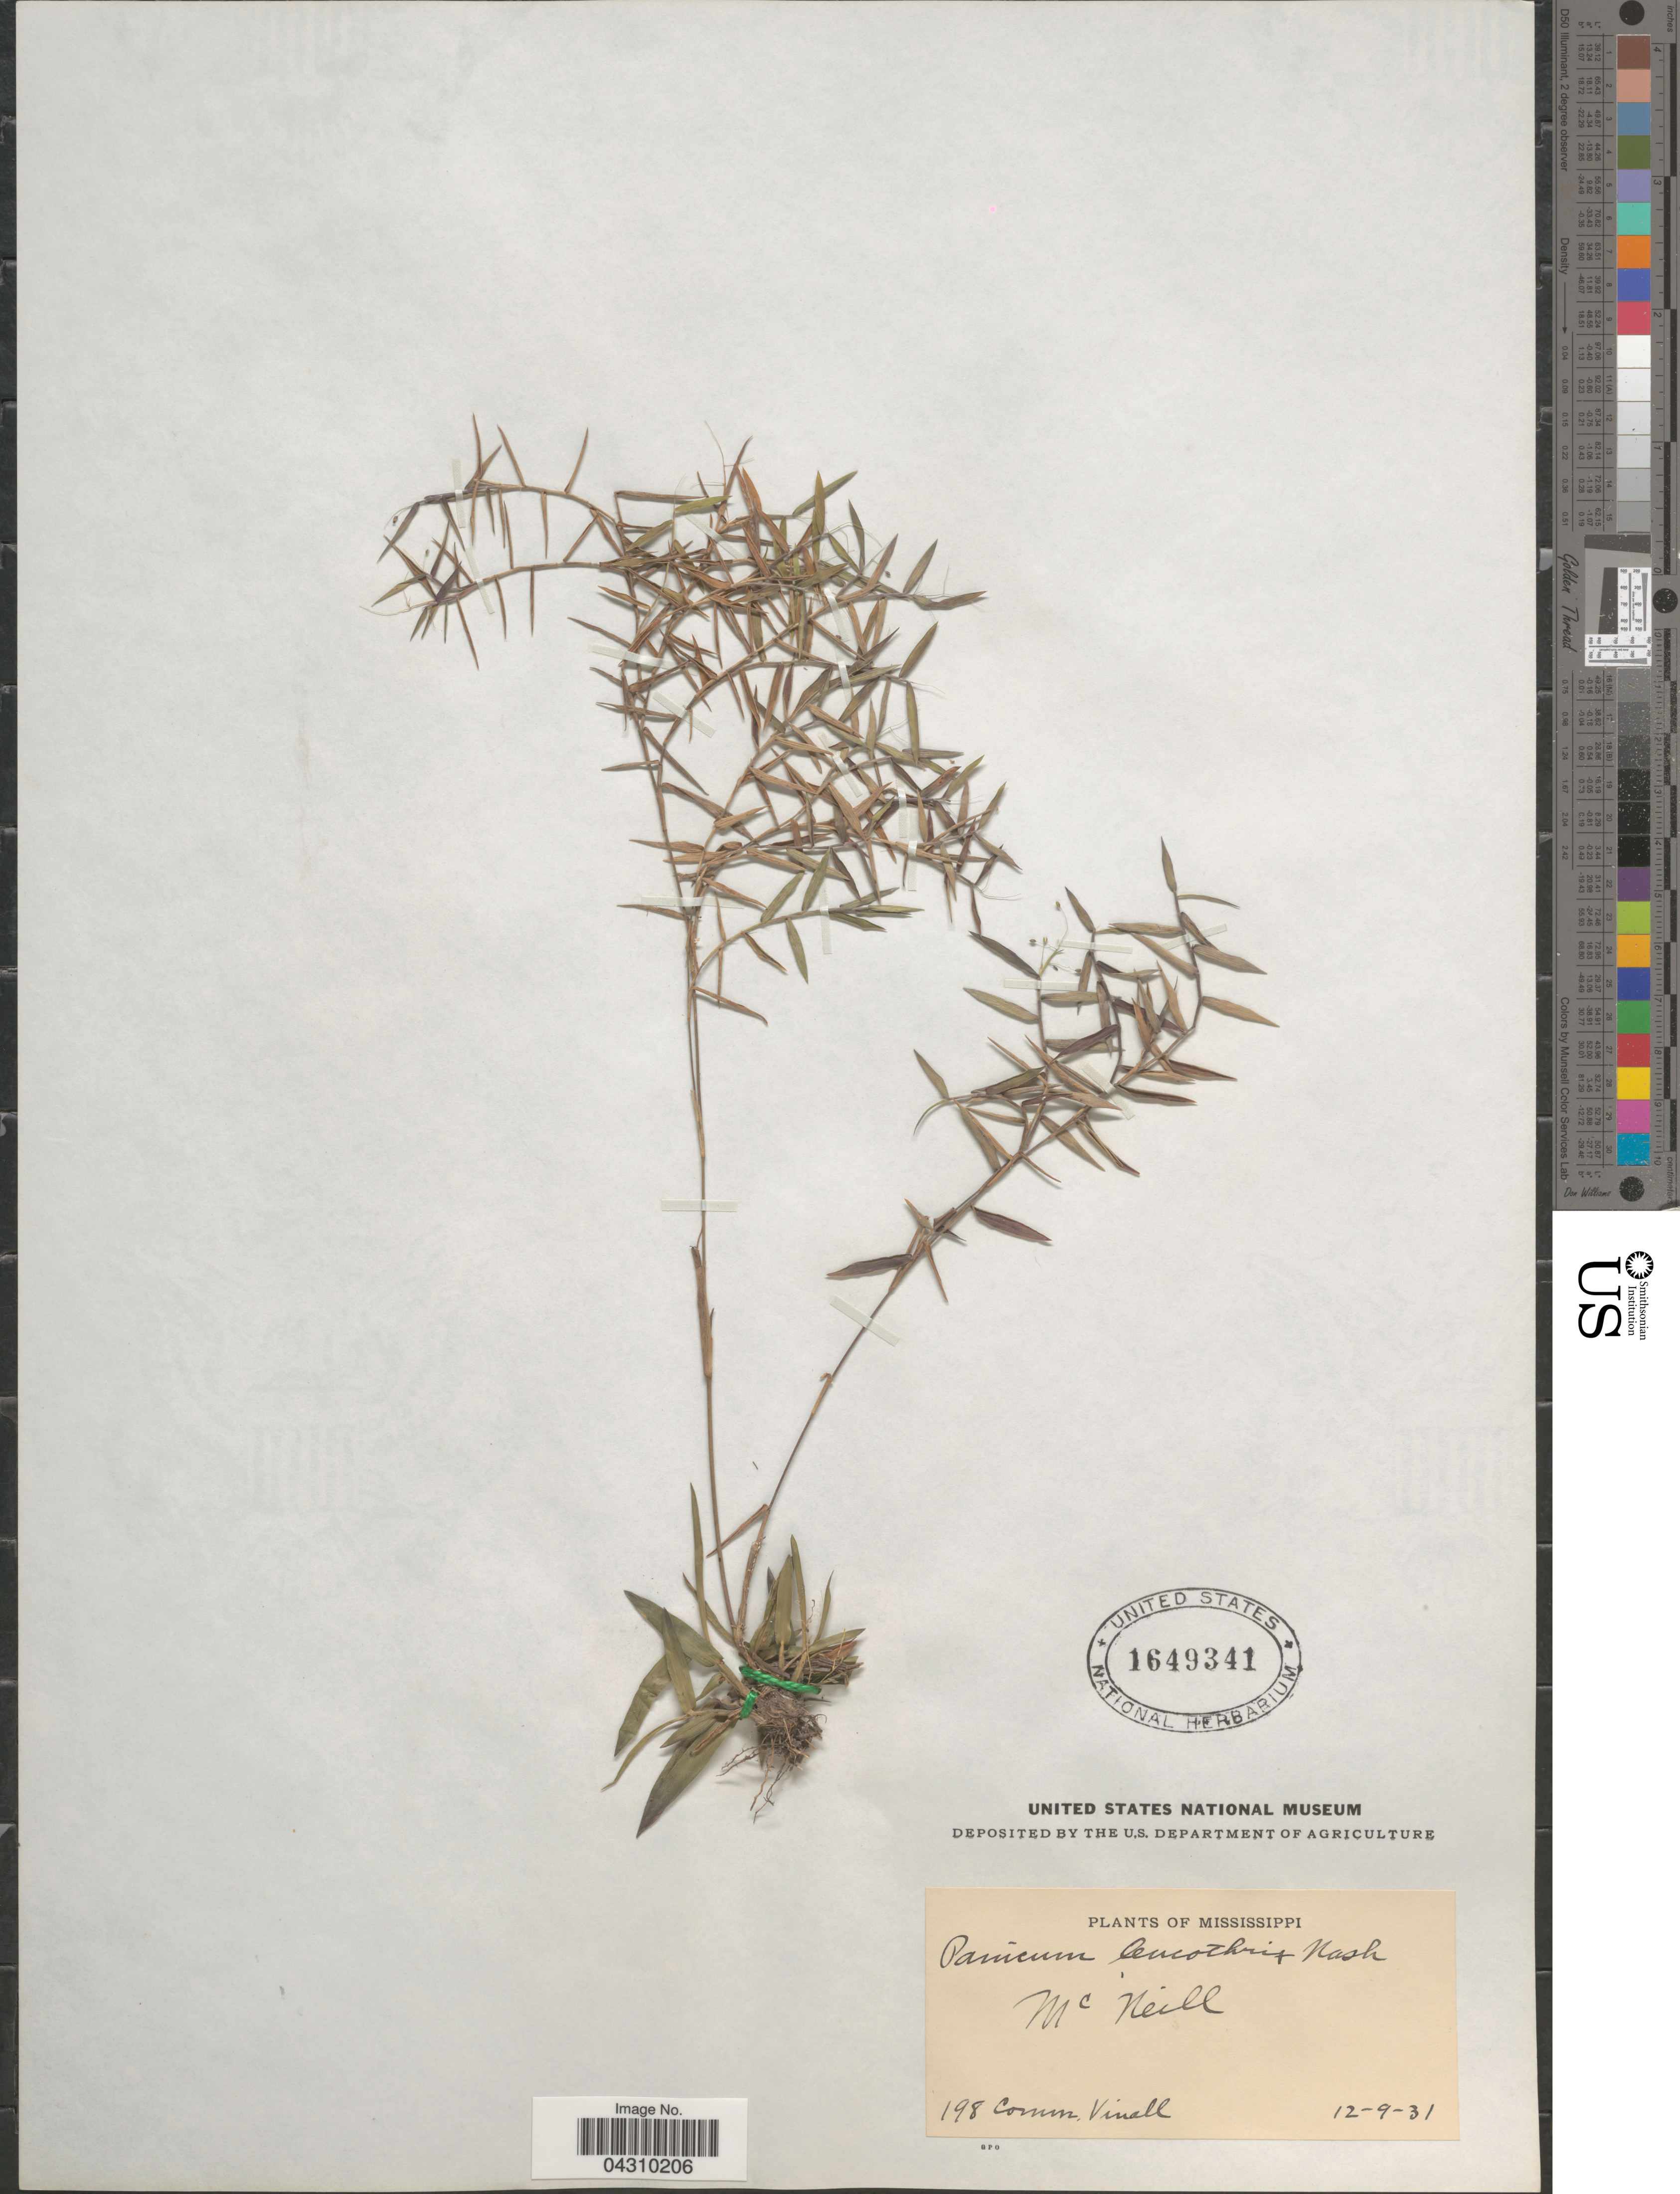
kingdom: Plantae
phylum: Tracheophyta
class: Liliopsida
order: Poales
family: Poaceae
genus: Dichanthelium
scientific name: Dichanthelium acuminatum var. acuminatum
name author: (Sw.) Gould & C.A. Clark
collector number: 198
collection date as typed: Transcribed d/m/y: 9/12/31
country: United States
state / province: Mississippi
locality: Mc Neill.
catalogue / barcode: US 1649341